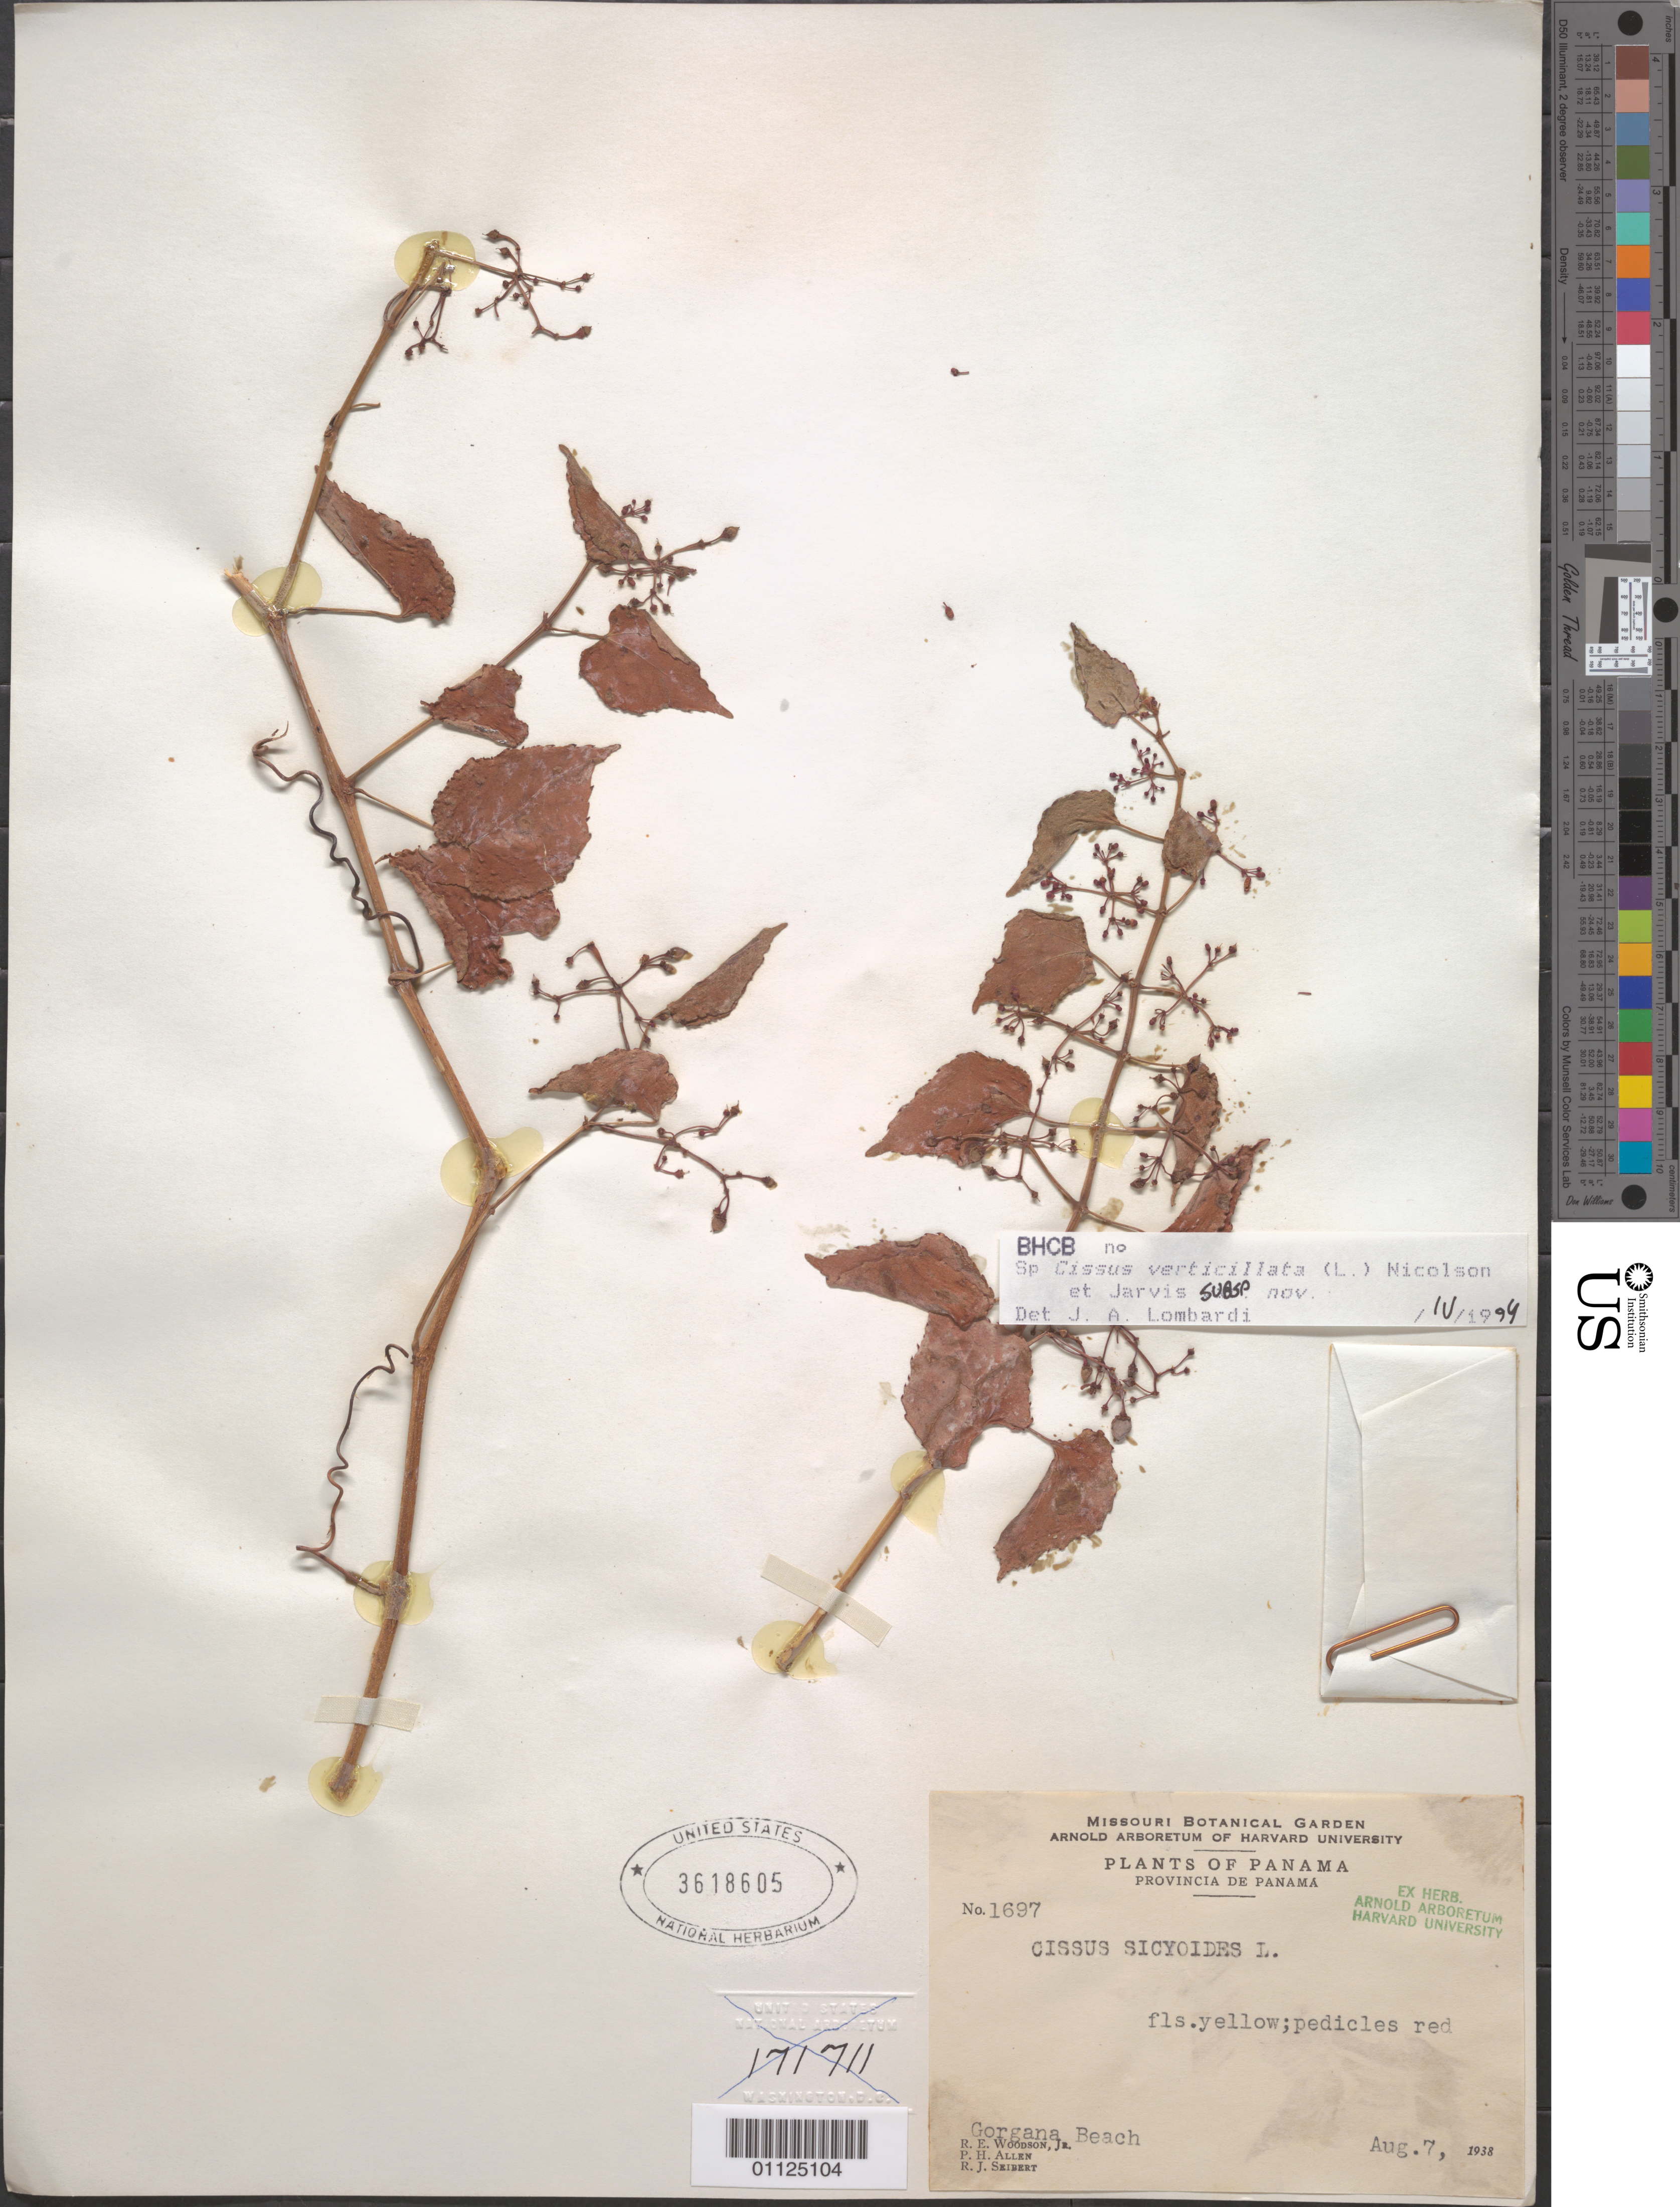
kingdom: Plantae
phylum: Tracheophyta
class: Magnoliopsida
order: Vitales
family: Vitaceae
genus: Cissus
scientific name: Cissus verticillata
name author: (L.) Nicolson & C.E. Jarvis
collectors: R. E. Woodson, P. H. Allen & R. J. Seibert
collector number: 1697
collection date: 1938-08-07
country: Panama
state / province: Panamá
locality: Gorgana, Beach.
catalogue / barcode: US 3618605